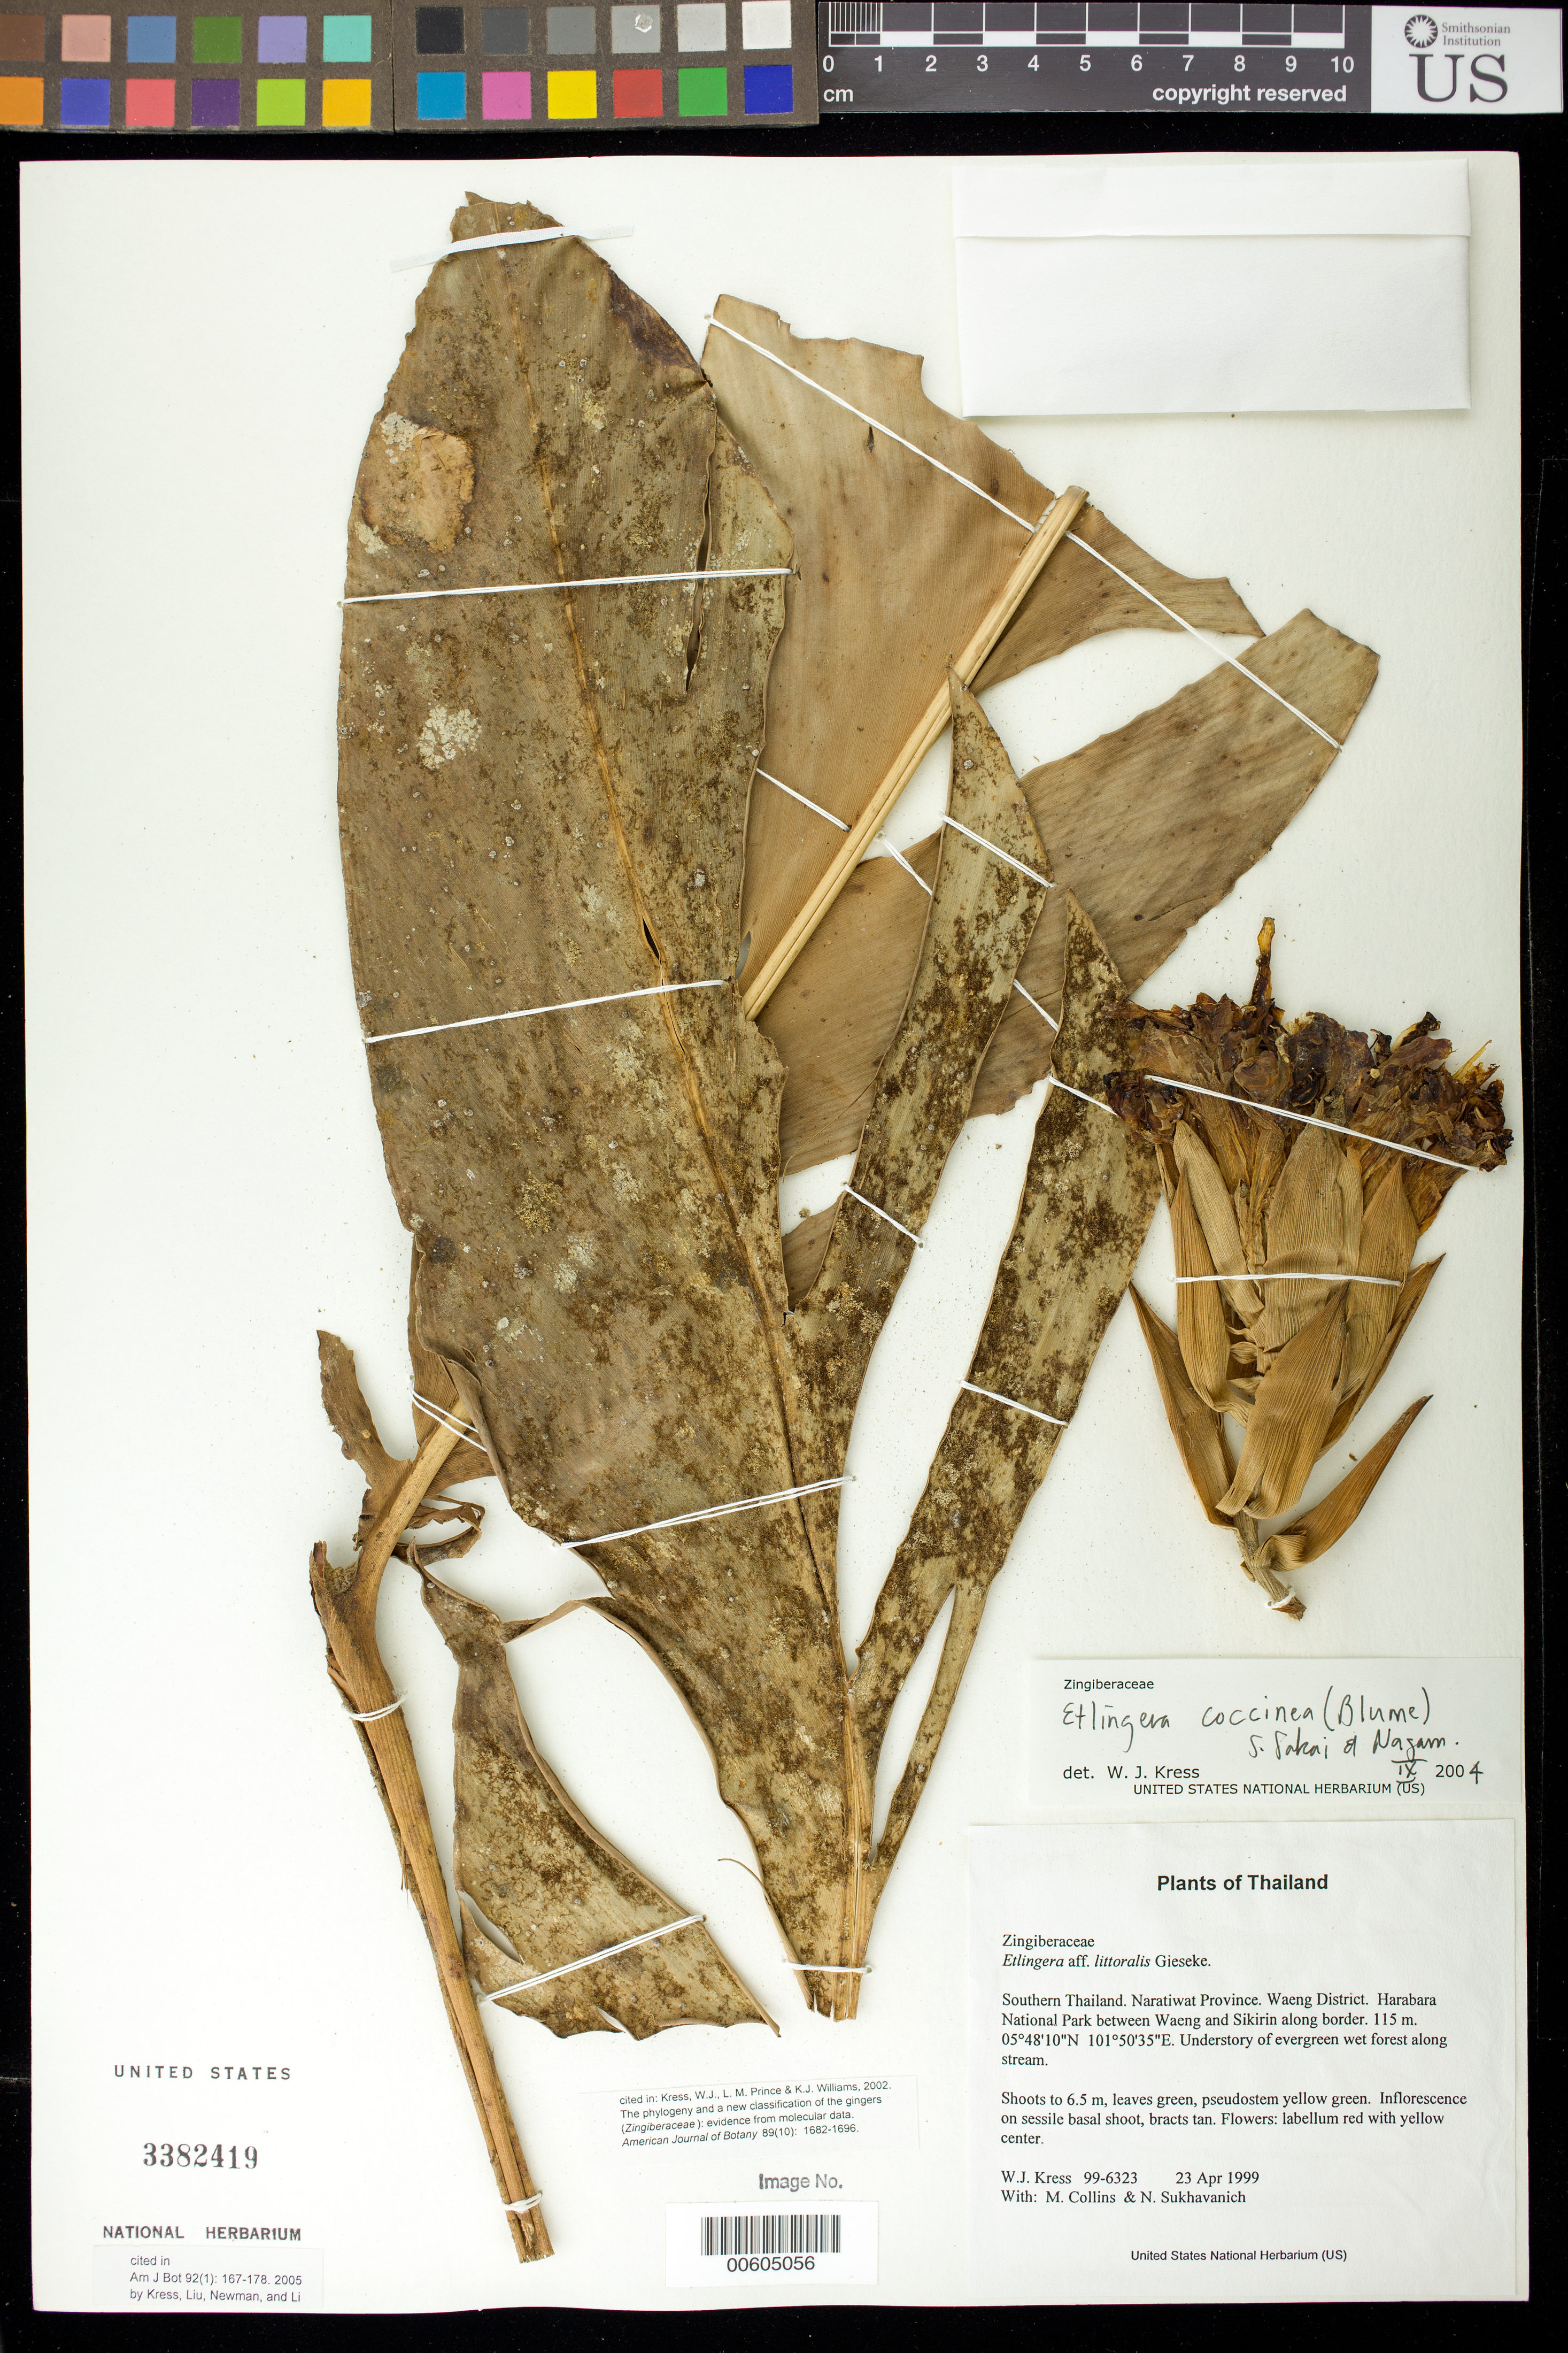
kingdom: Plantae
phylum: Tracheophyta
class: Liliopsida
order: Zingiberales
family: Zingiberaceae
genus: Etlingera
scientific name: Etlingera coccinea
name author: (Blume) S. Sakai & Nagam.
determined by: Kress, W. J., (US), Smithsonian Institution - National Museum of Natural History (UNITED STATES)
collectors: W. J. Kress, M. Collins & N. Sukhavanich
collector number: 99-6323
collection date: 1999-04-23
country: Thailand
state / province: Narathiwat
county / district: Waeng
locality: Harabara National Park between Waeng and Sikirin along border.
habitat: Understory of evergreen wet forest along stream.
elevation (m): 115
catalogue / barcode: US 3382419